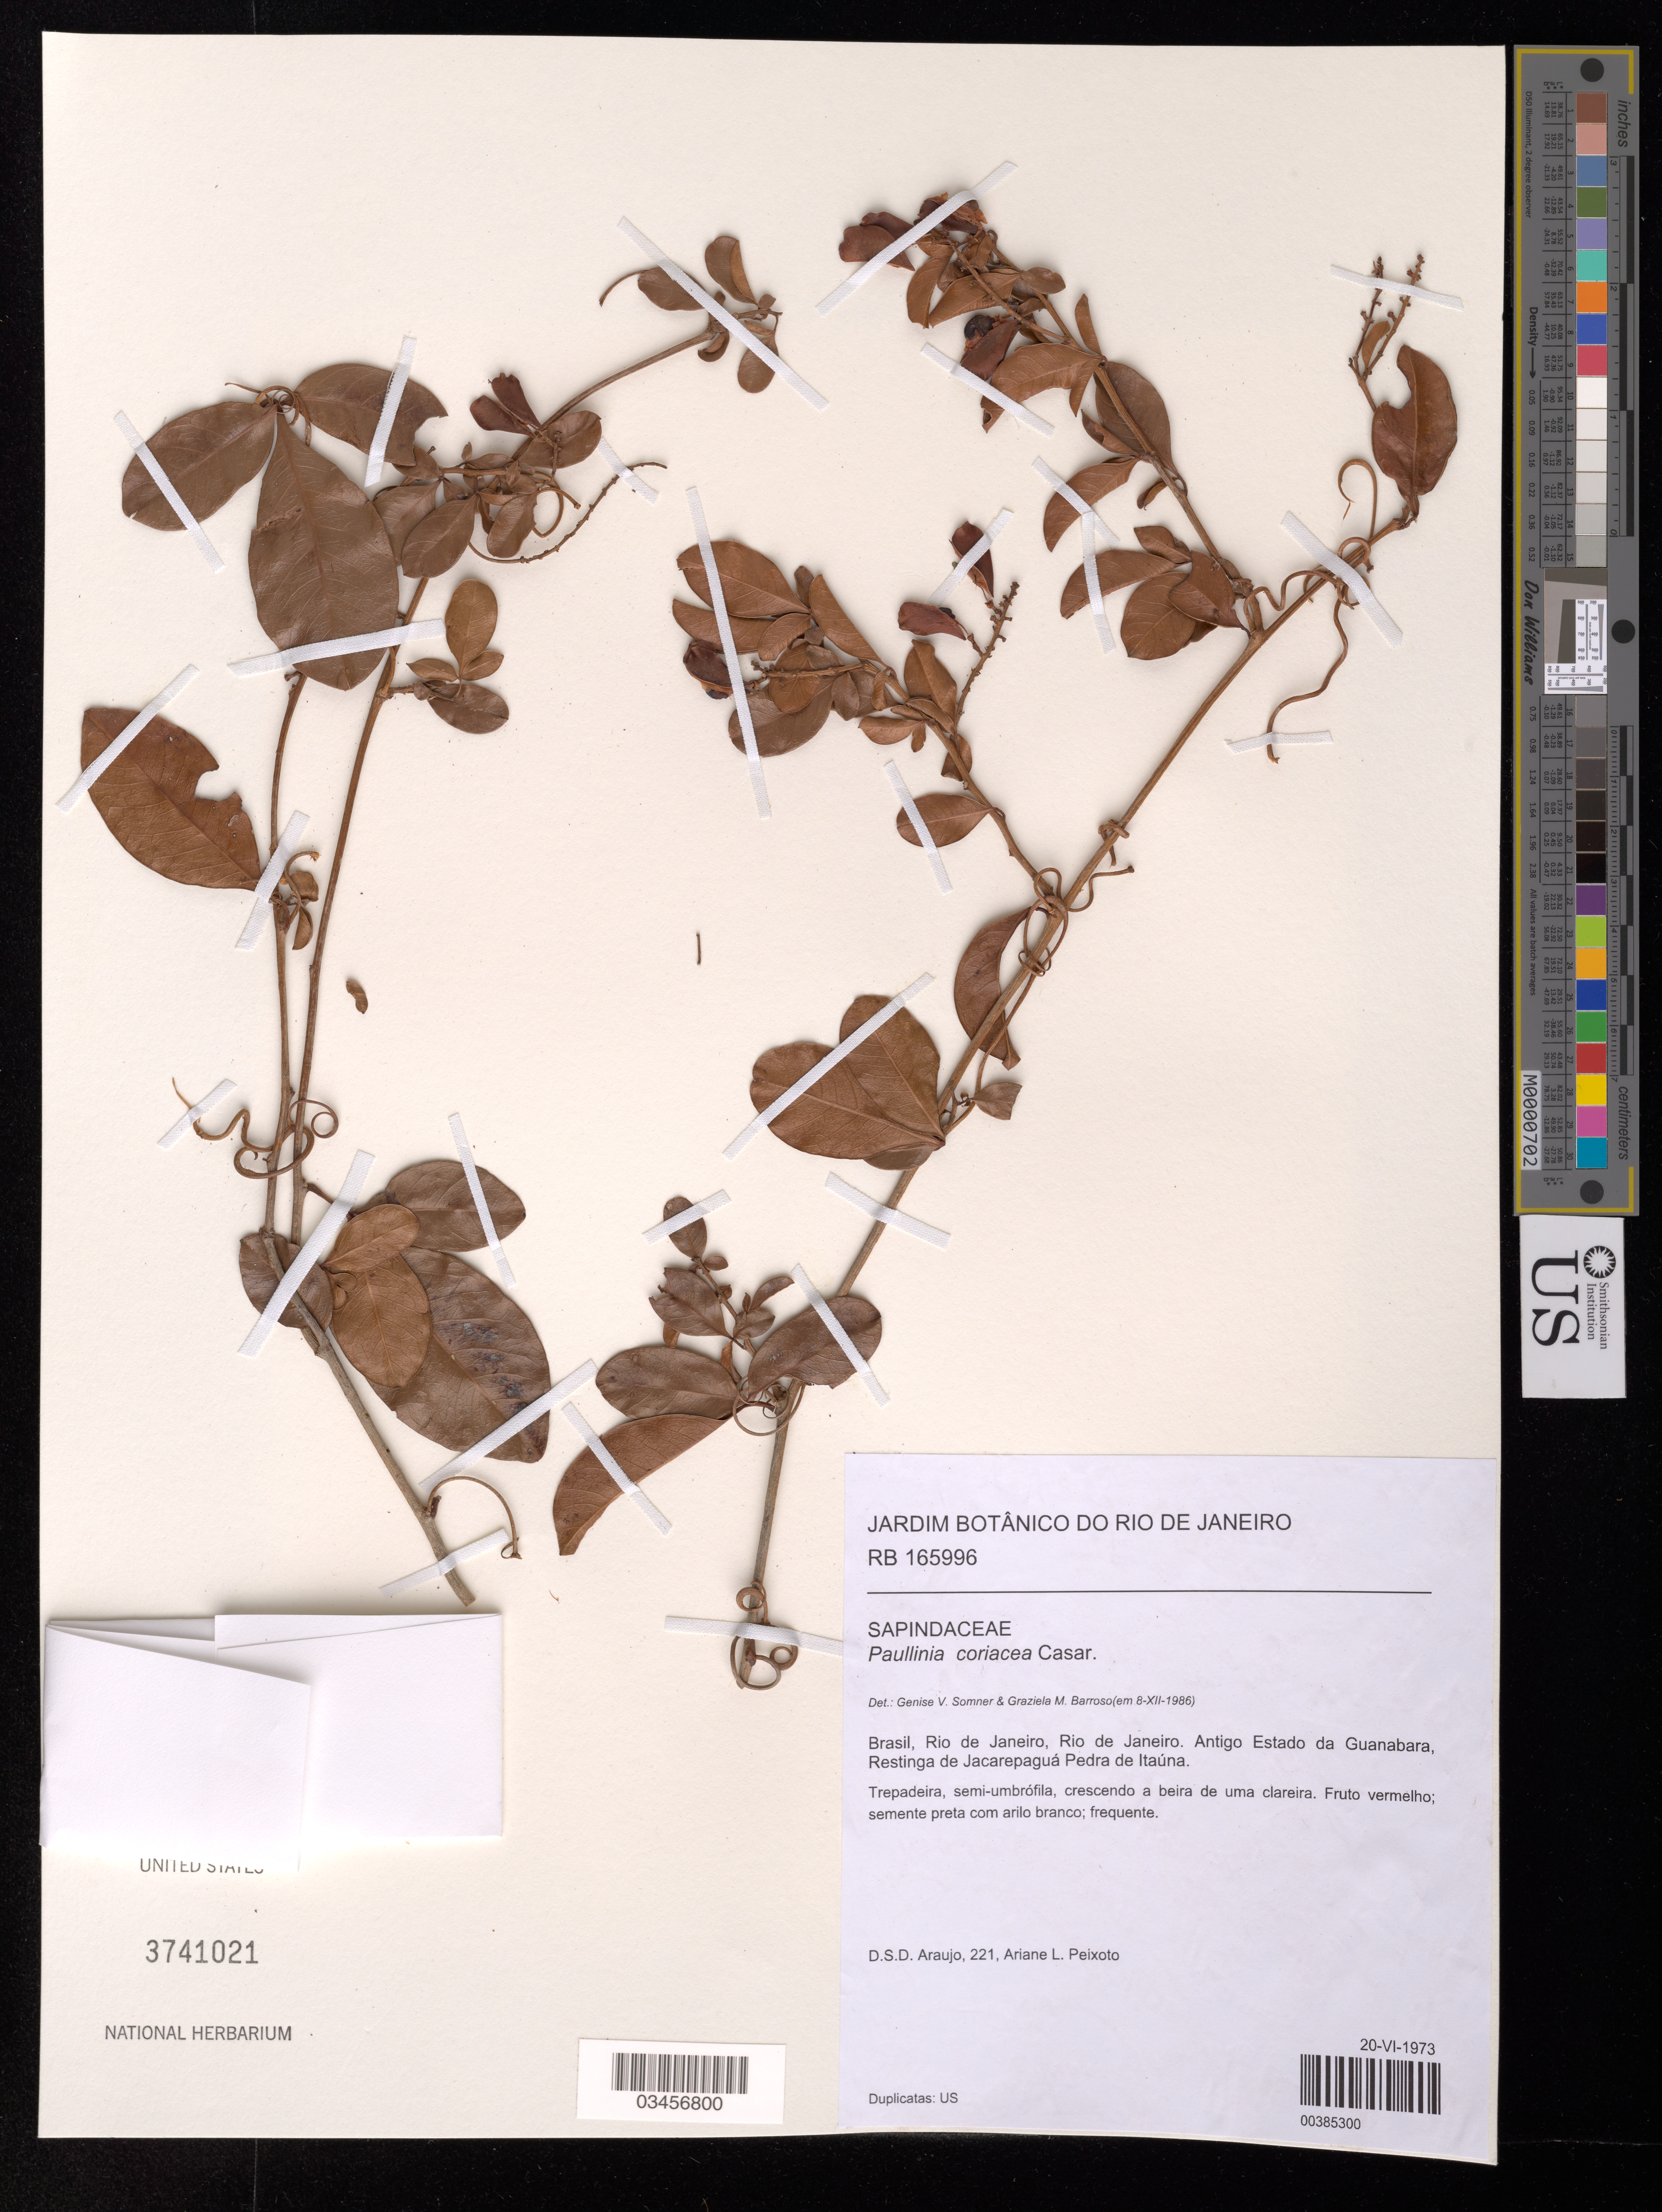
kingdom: Plantae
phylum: Tracheophyta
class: Magnoliopsida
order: Sapindales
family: Sapindaceae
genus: Paullinia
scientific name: Paullinia coriacea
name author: Casar.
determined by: Somner, G. V.; Barroso, G. M.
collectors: d. Araujo & A. L. Peixoto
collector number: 221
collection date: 1973-06-20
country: Brazil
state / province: Rio de Janeiro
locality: Rio de Janeiro. Antigo Estado da Guanabara. Restinga de Jacarepaguá Oedra de Itaúna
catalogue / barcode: US 3741021